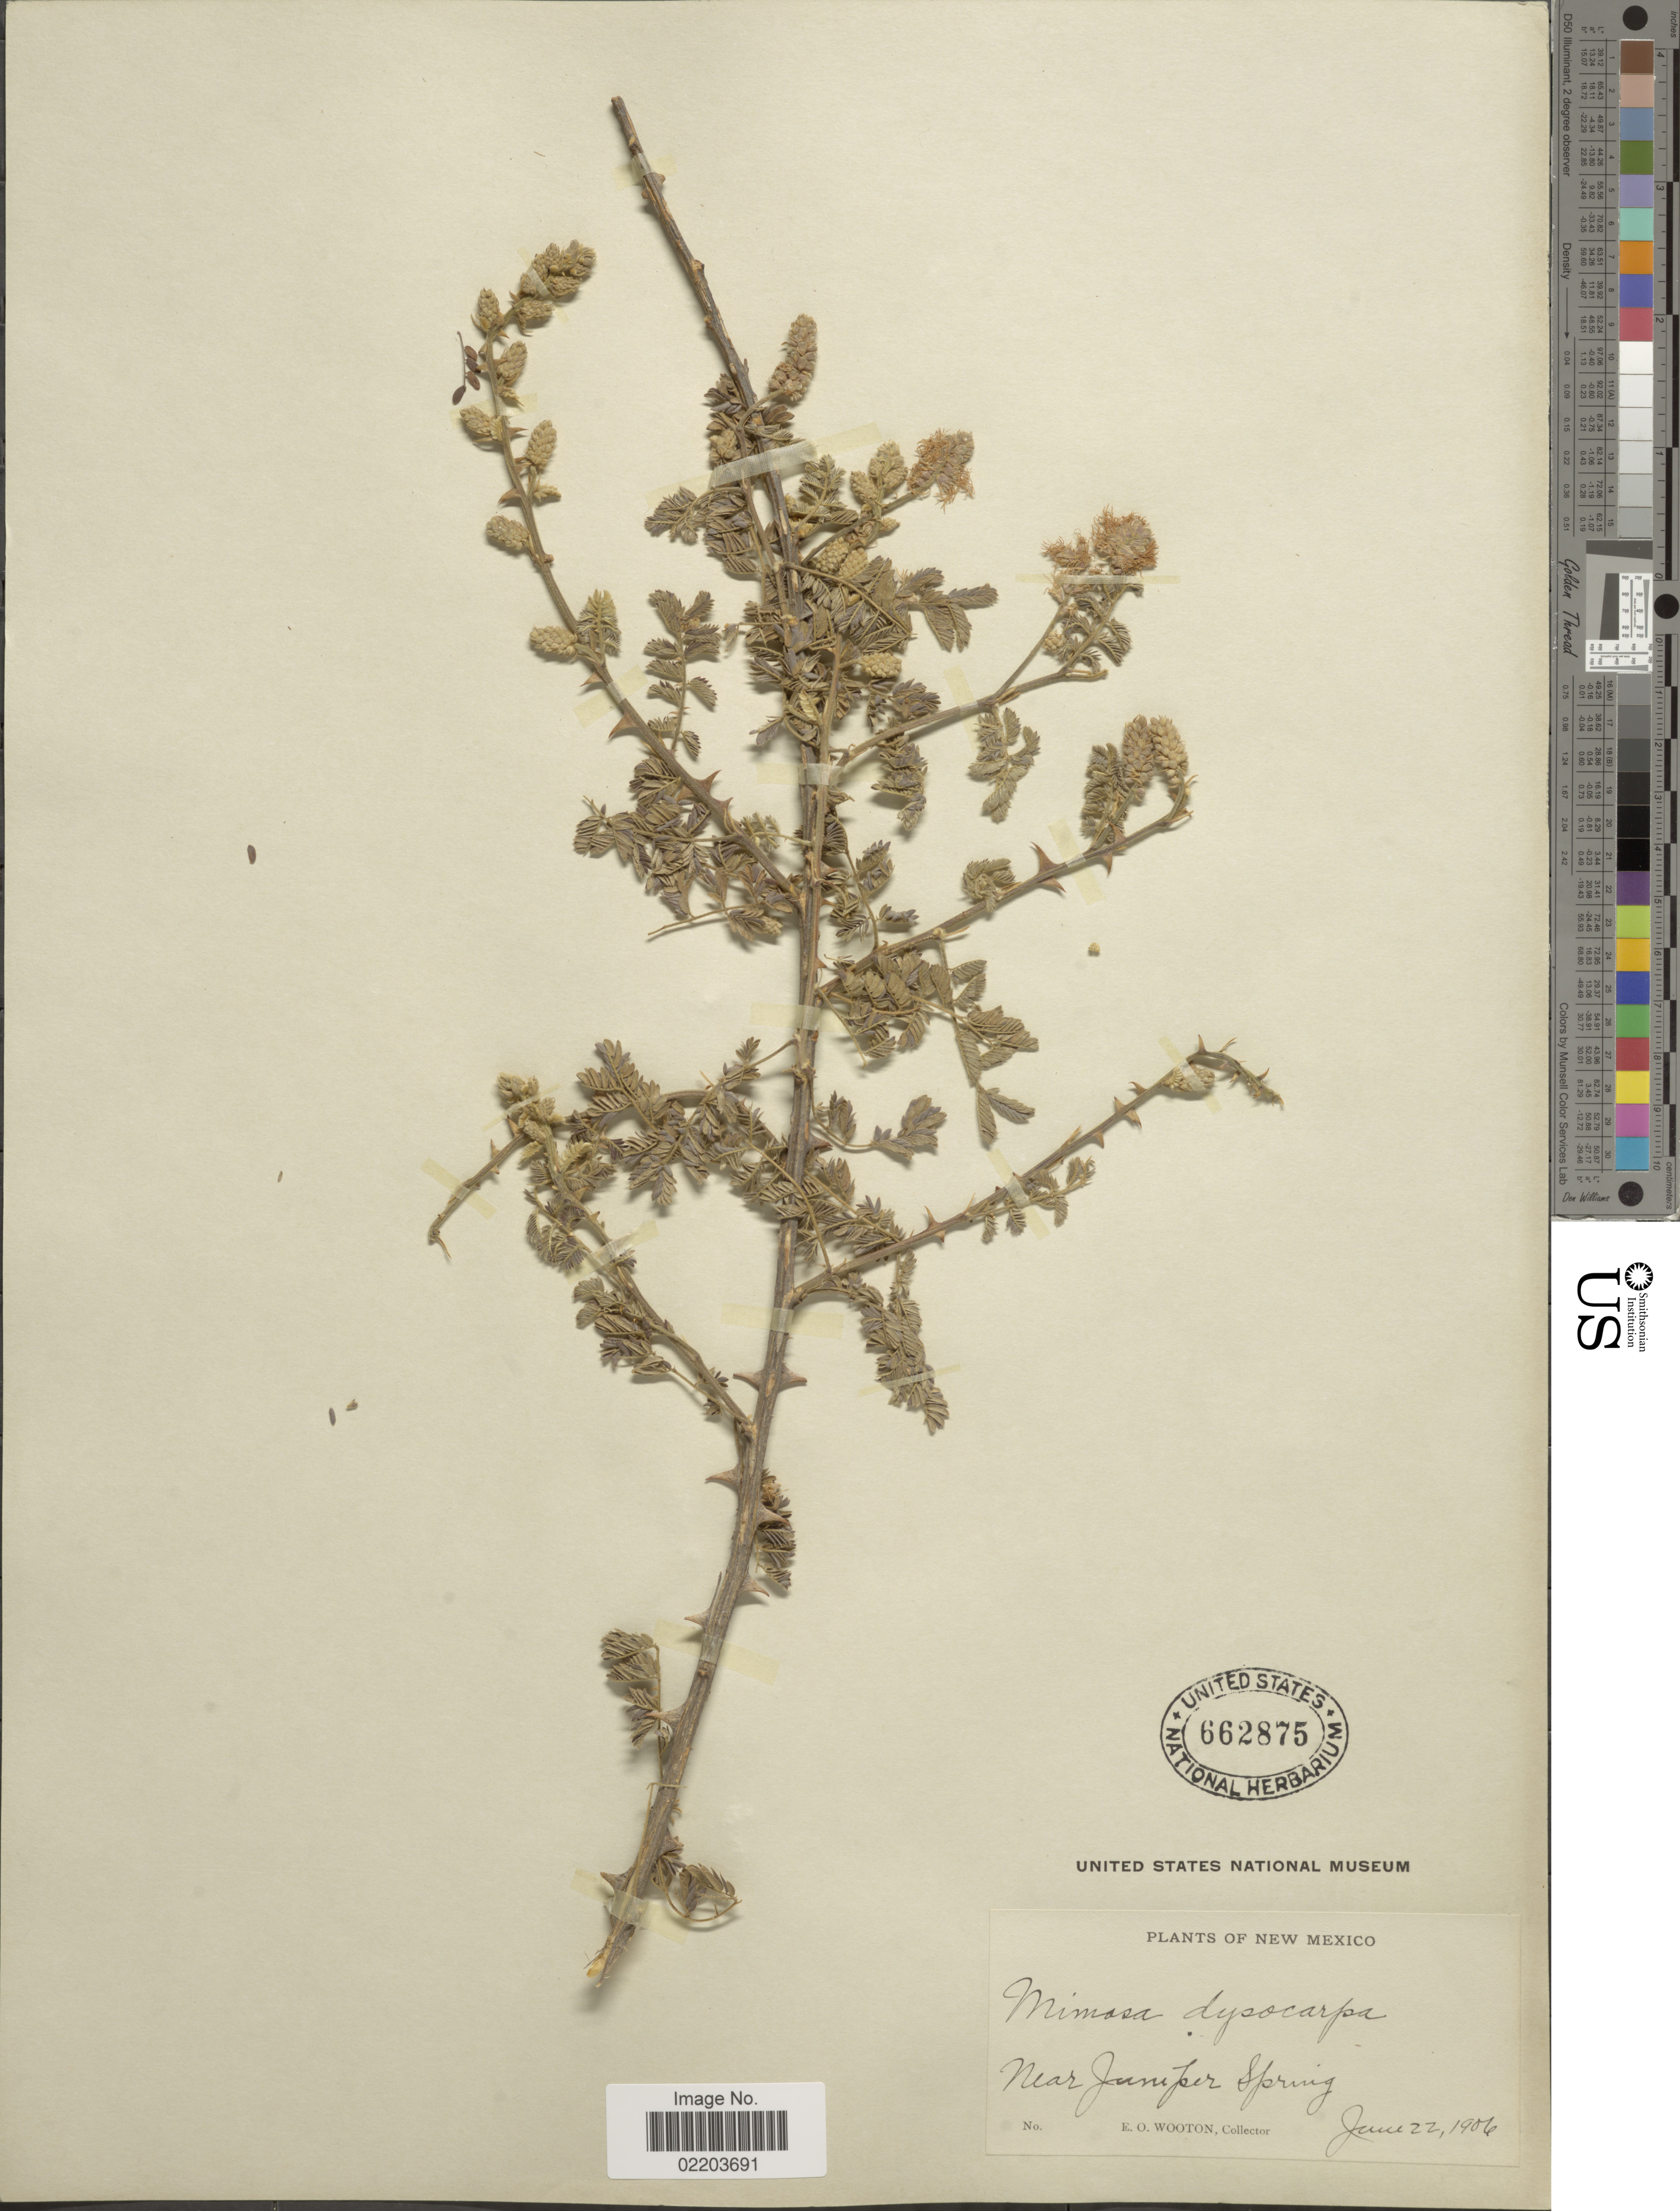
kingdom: Plantae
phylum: Tracheophyta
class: Magnoliopsida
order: Fabales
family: Fabaceae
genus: Mimosa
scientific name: Mimosa dysocarpa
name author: Benth. ex A. Gray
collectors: E. O. Wooton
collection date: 1906-06-22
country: United States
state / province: New Mexico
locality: Near Juniper Spring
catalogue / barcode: US 662875